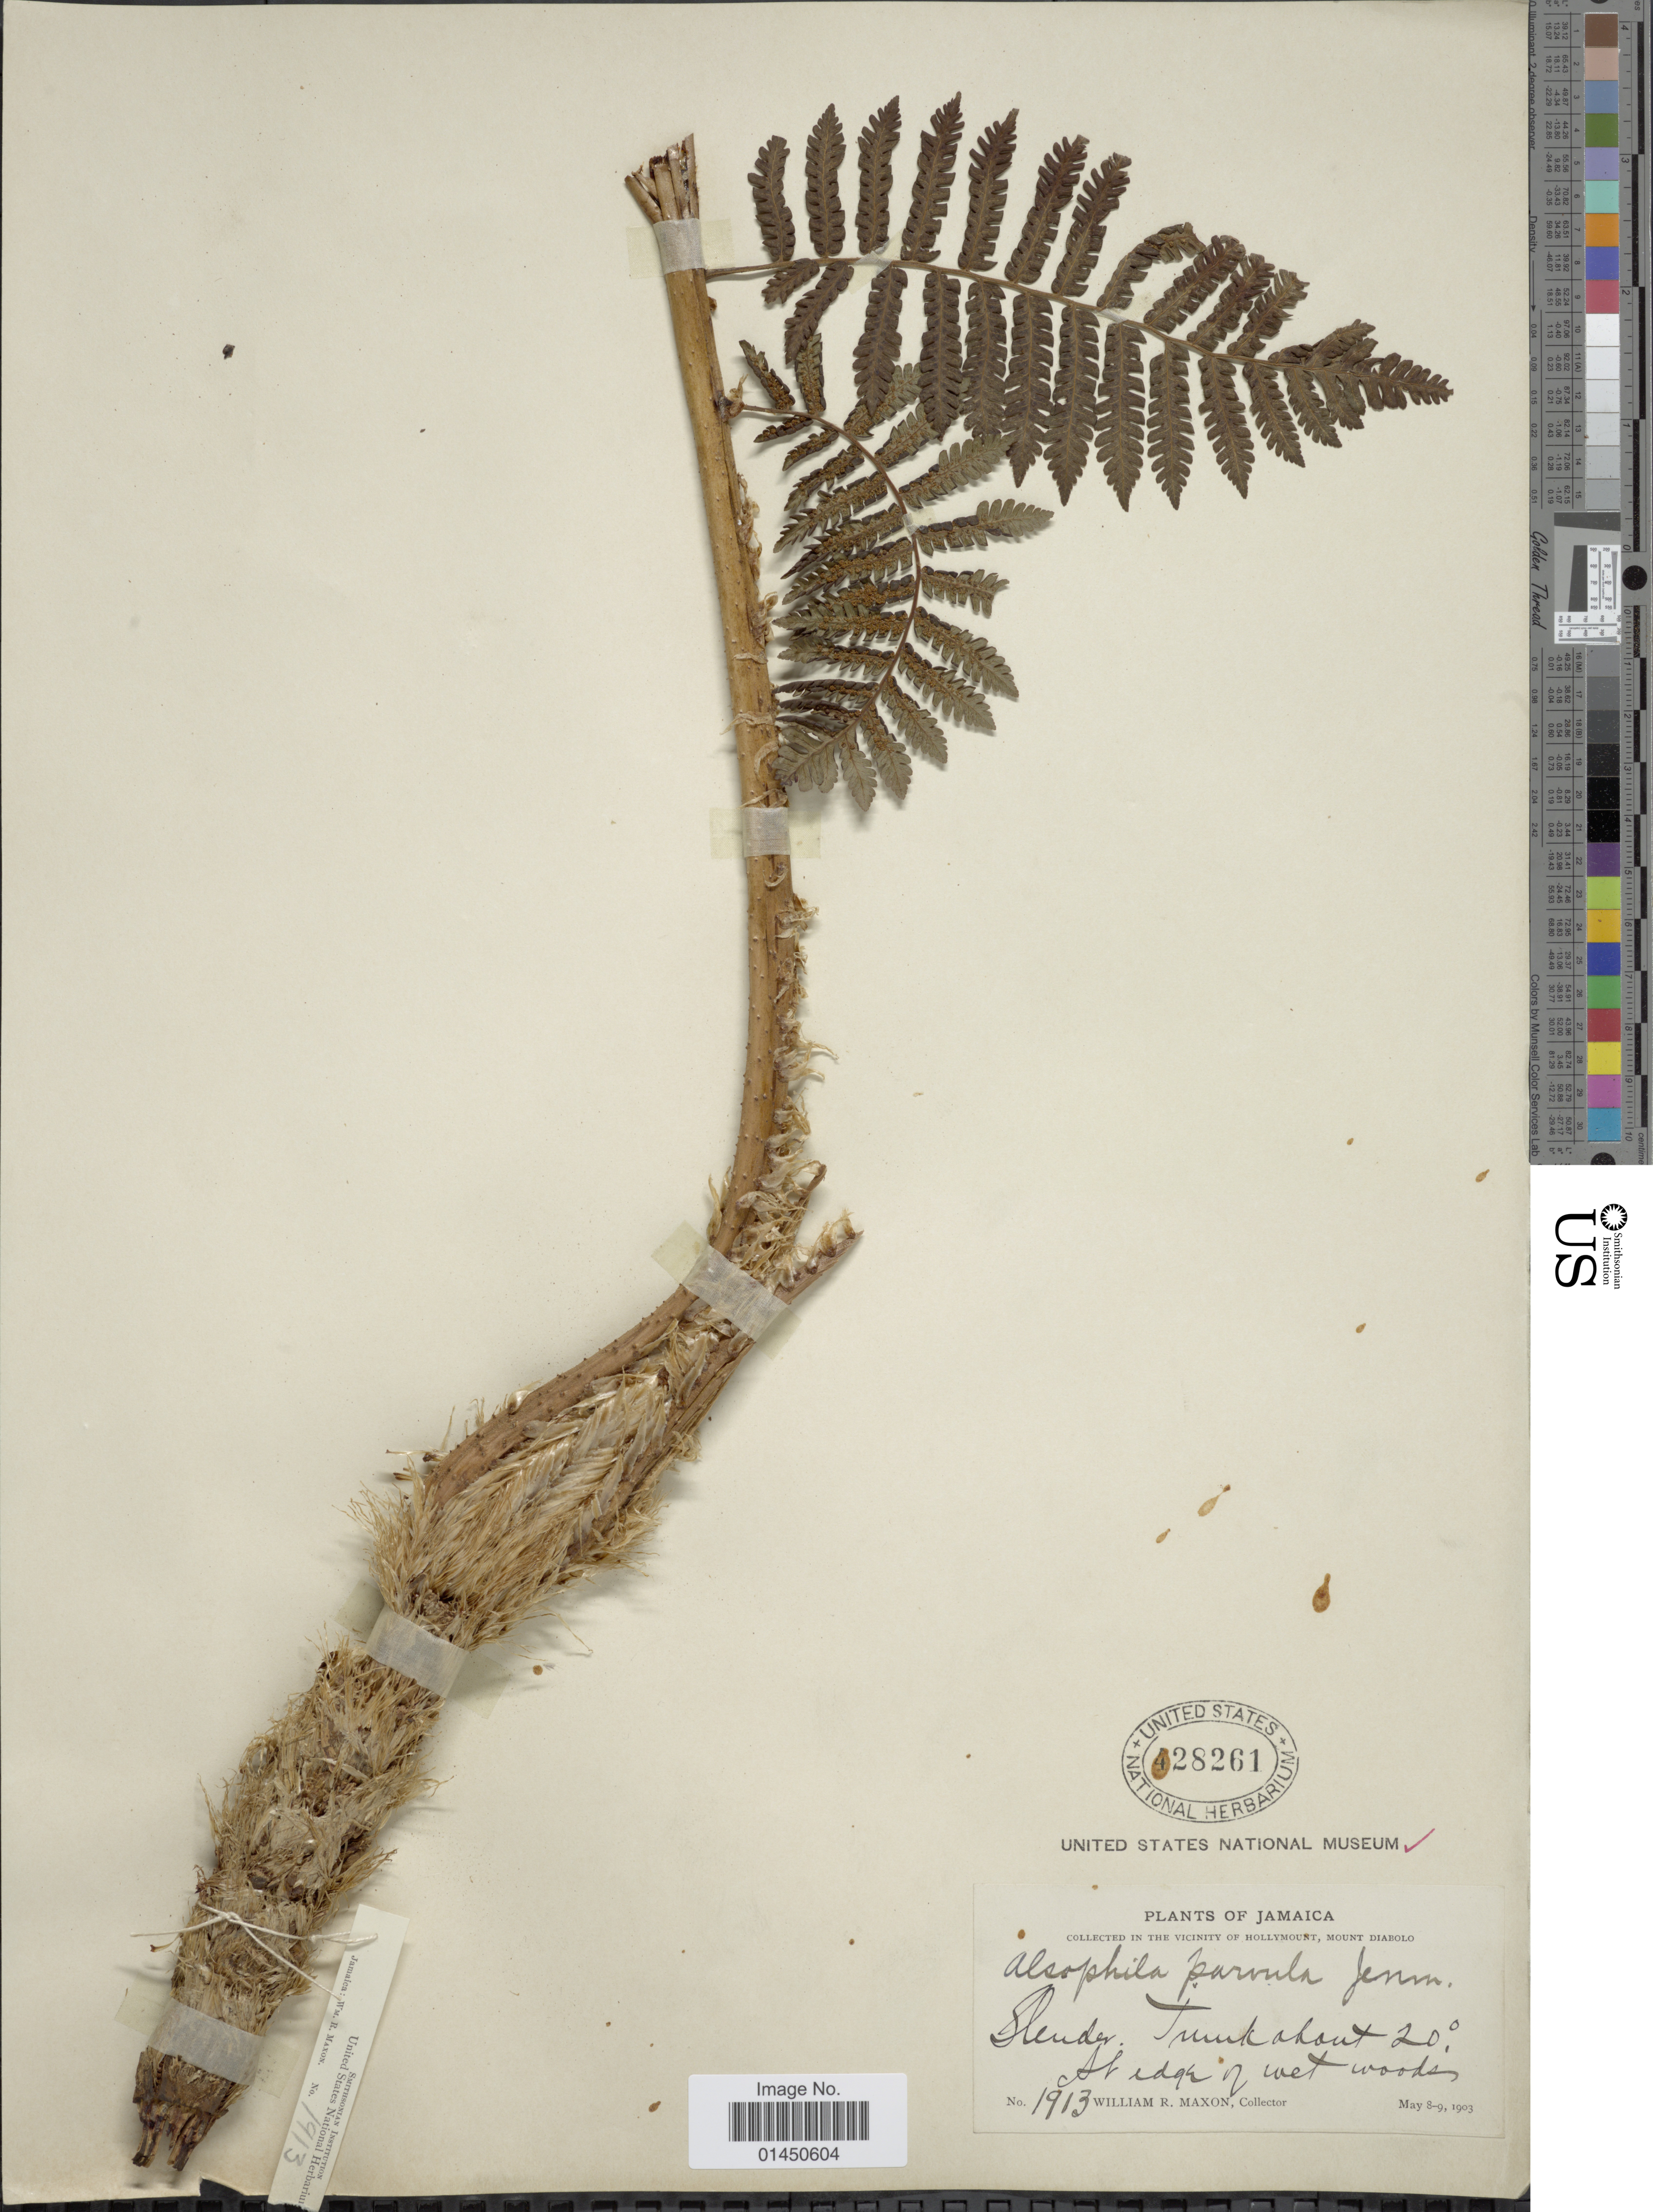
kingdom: Plantae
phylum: Tracheophyta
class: Polypodiopsida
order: Cyatheales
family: Cyatheaceae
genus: Cyathea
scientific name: Cyathea parvula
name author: (Jenman) Domin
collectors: W. R. Maxon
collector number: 1913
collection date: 1903-05-08/1903-05-09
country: Jamaica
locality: At edge of wet woods, in the vicinity of Hollymount, Mount Diabolo.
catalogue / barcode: US 428261